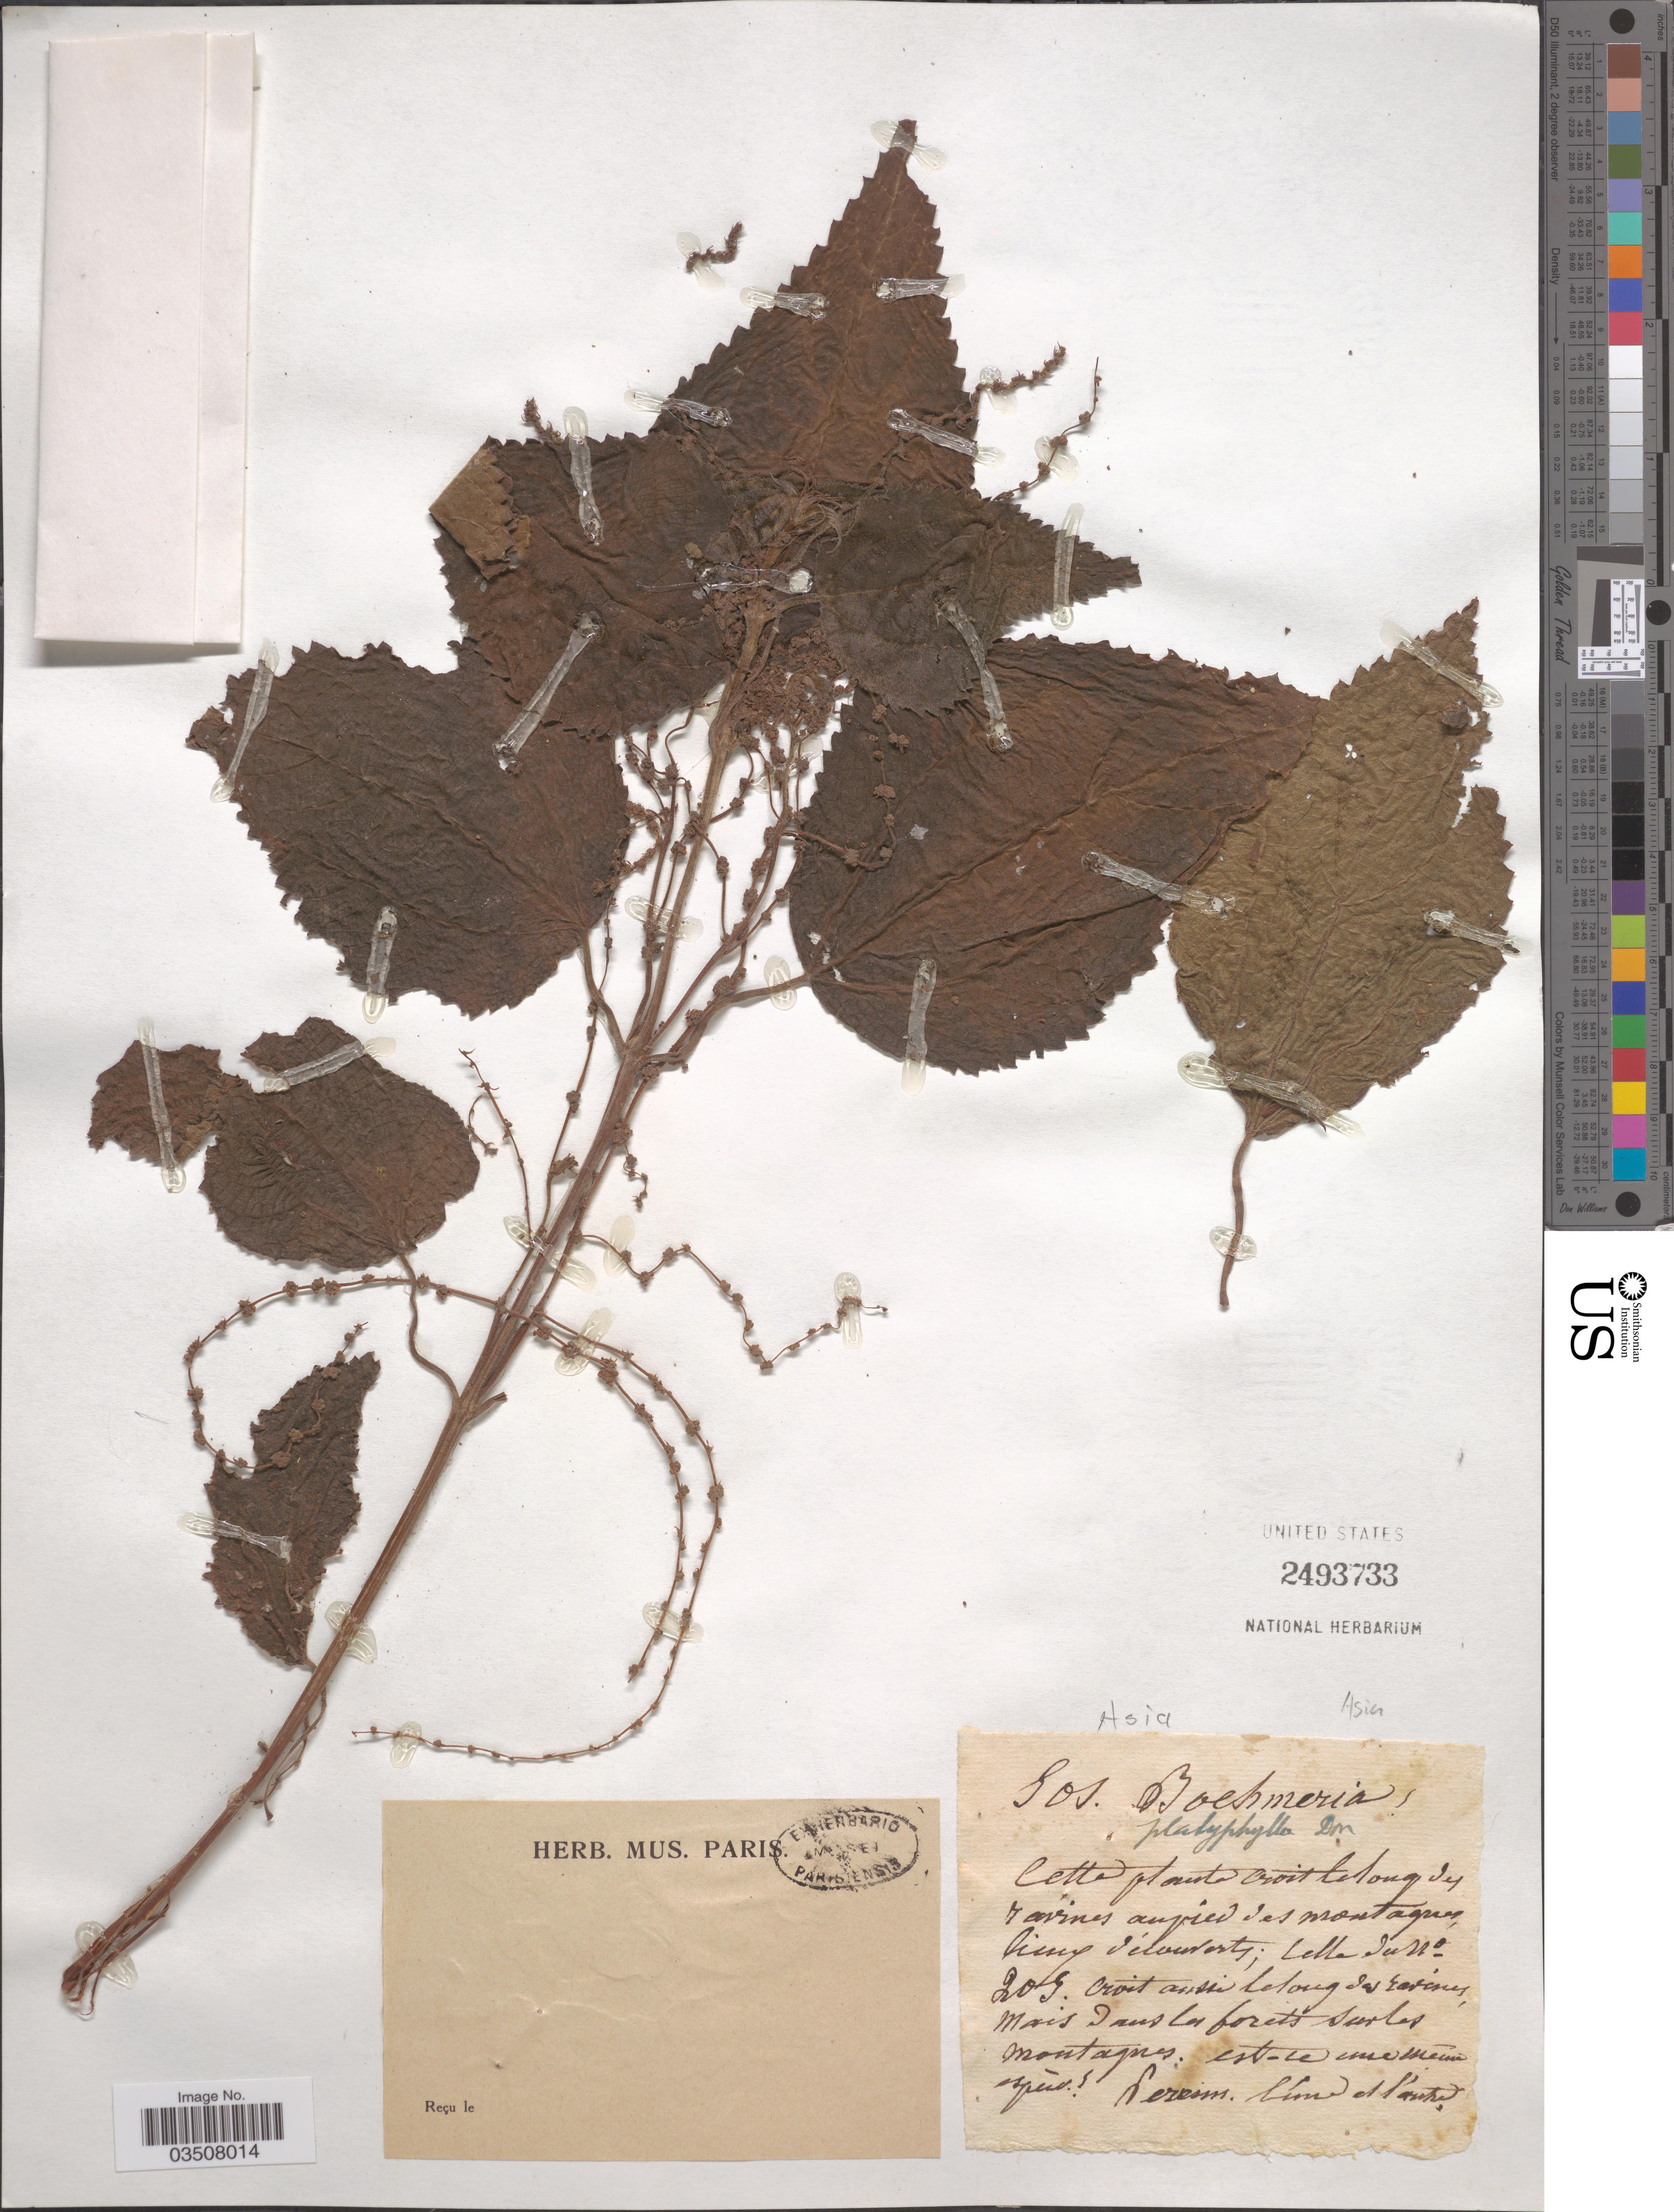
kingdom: Plantae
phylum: Tracheophyta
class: Magnoliopsida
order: Rosales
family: Urticaceae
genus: Boehmeria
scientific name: Boehmeria sp.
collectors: ex herb. Mus. Paris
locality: [illegible text].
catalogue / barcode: US 2493733